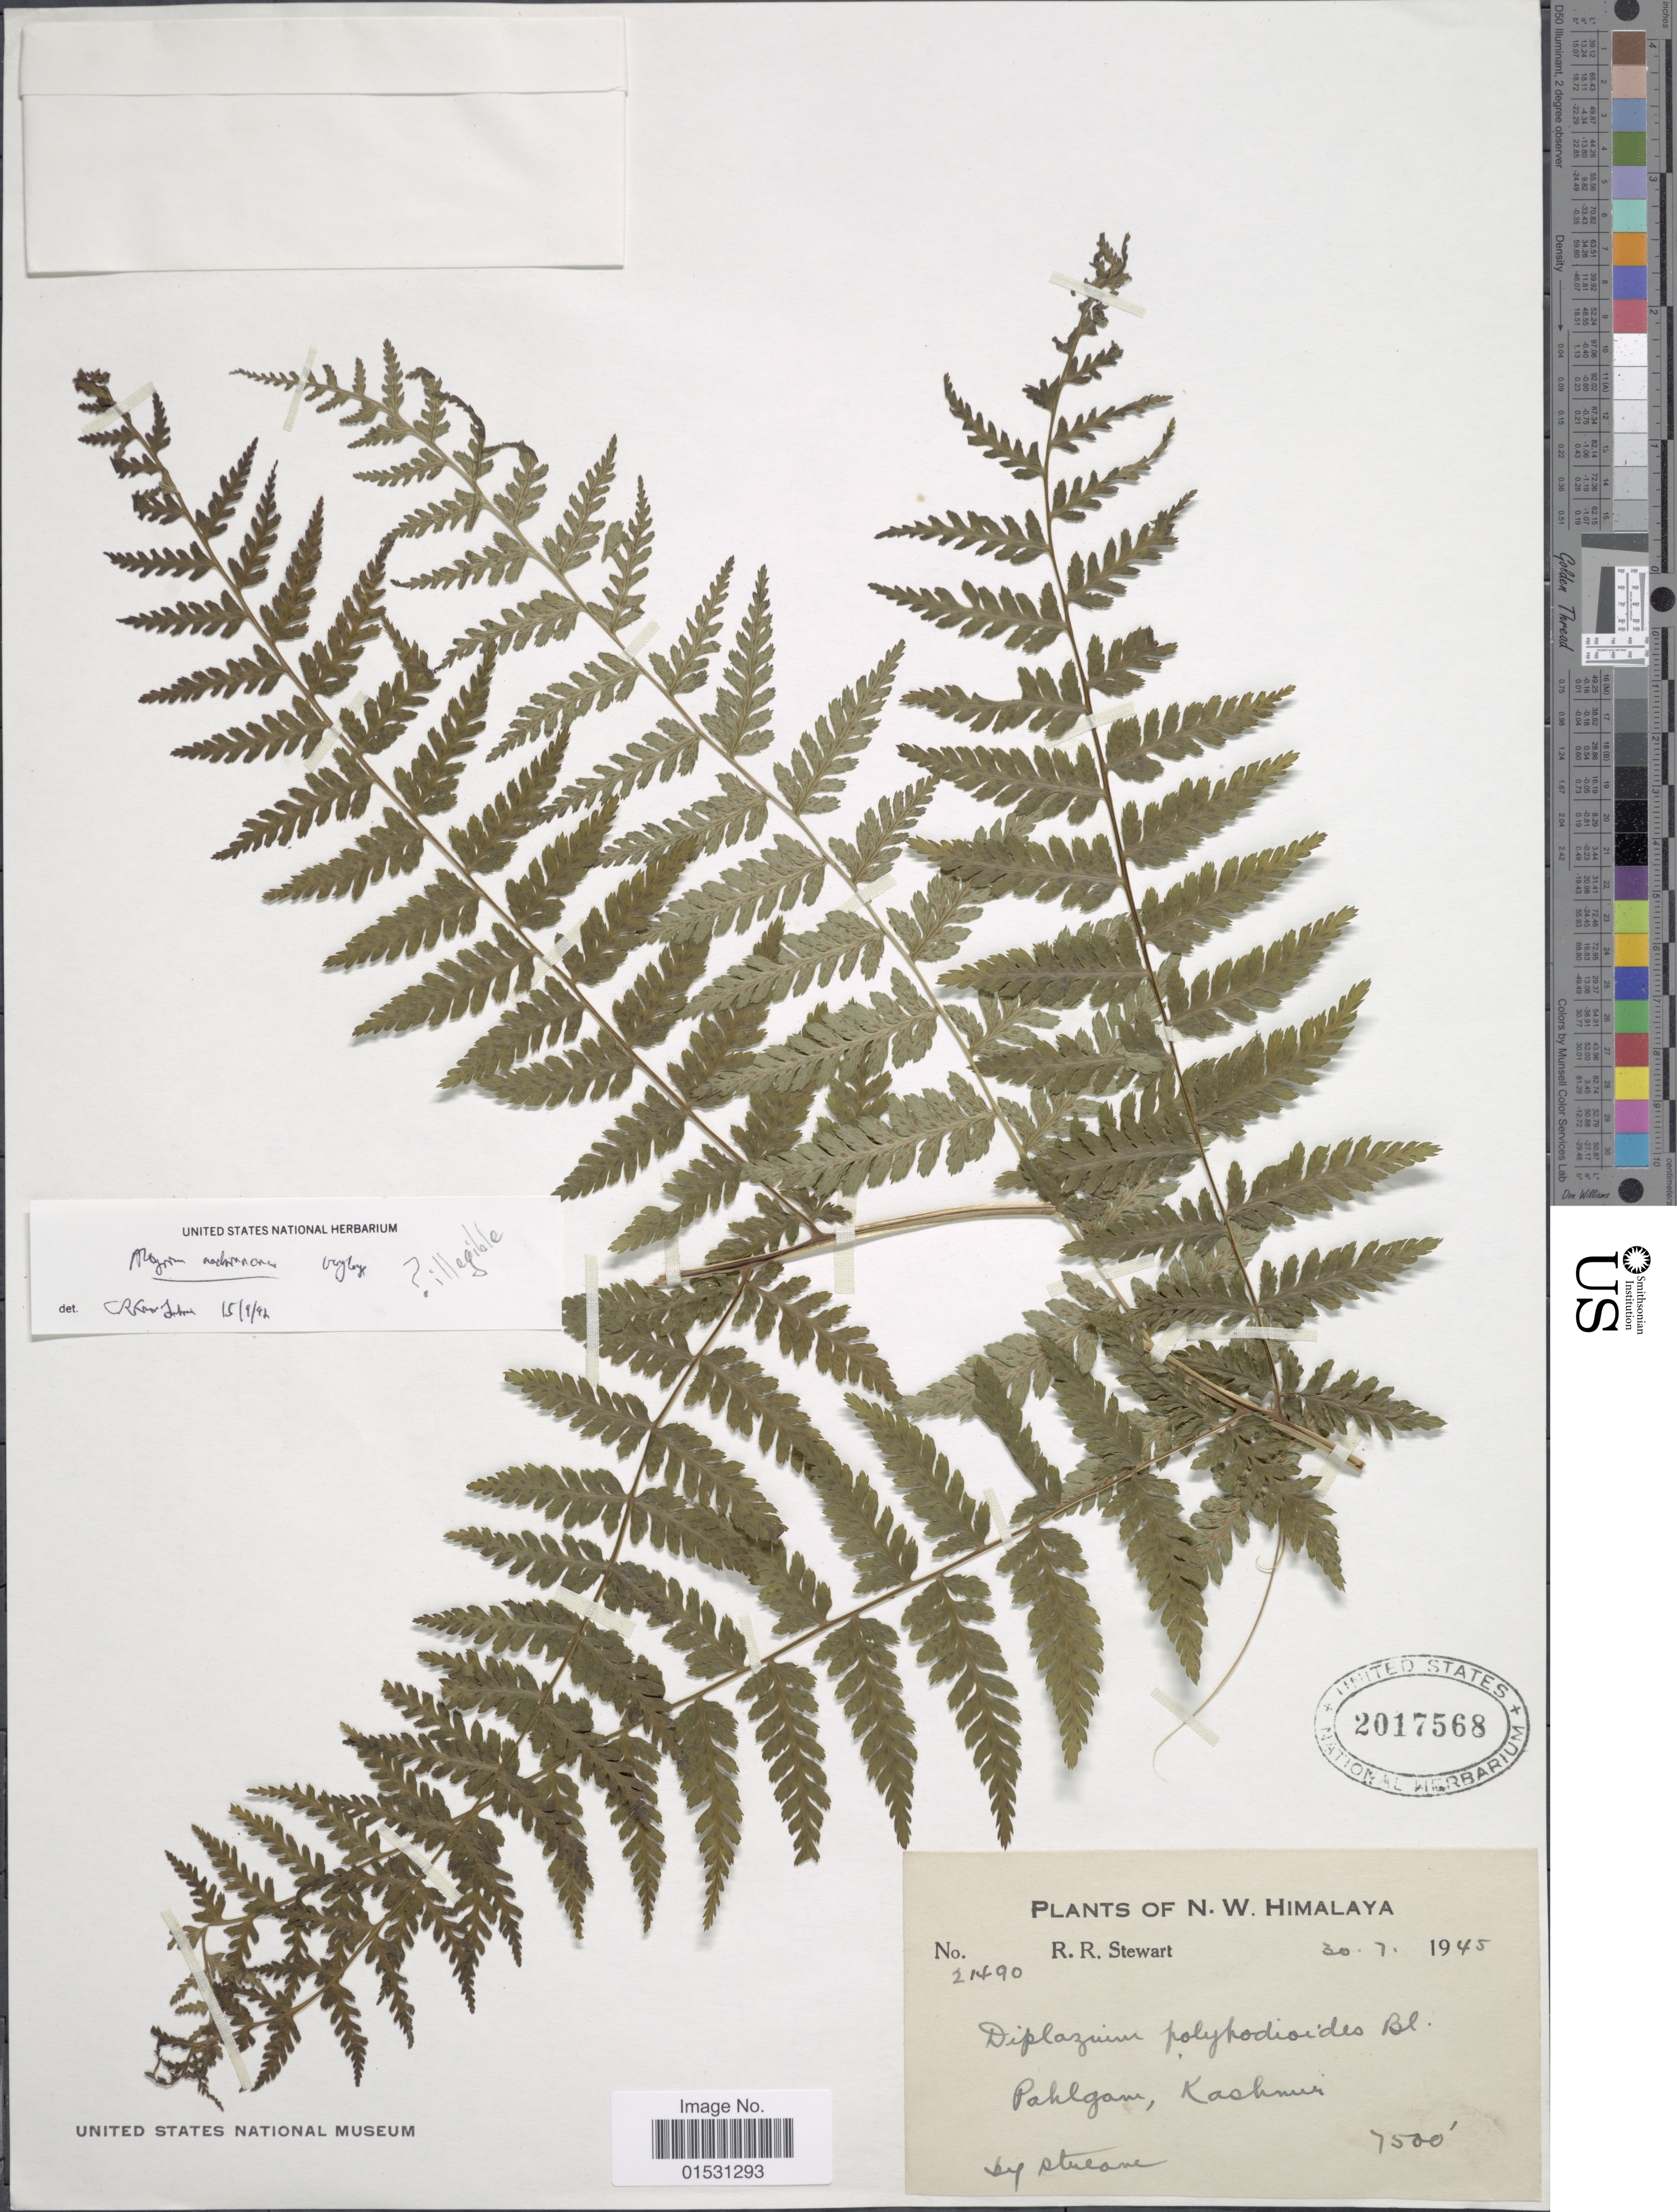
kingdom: Plantae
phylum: Tracheophyta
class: Polypodiopsida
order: Polypodiales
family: Athyriaceae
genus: Athyrium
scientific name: Athyrium sp.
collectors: R. R. Stewart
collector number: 21490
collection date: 1945-07-30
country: India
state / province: Jammu and Kashmir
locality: N.W. Himalaya. Pahlgam, Kashmir.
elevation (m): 2286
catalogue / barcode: US 2017568